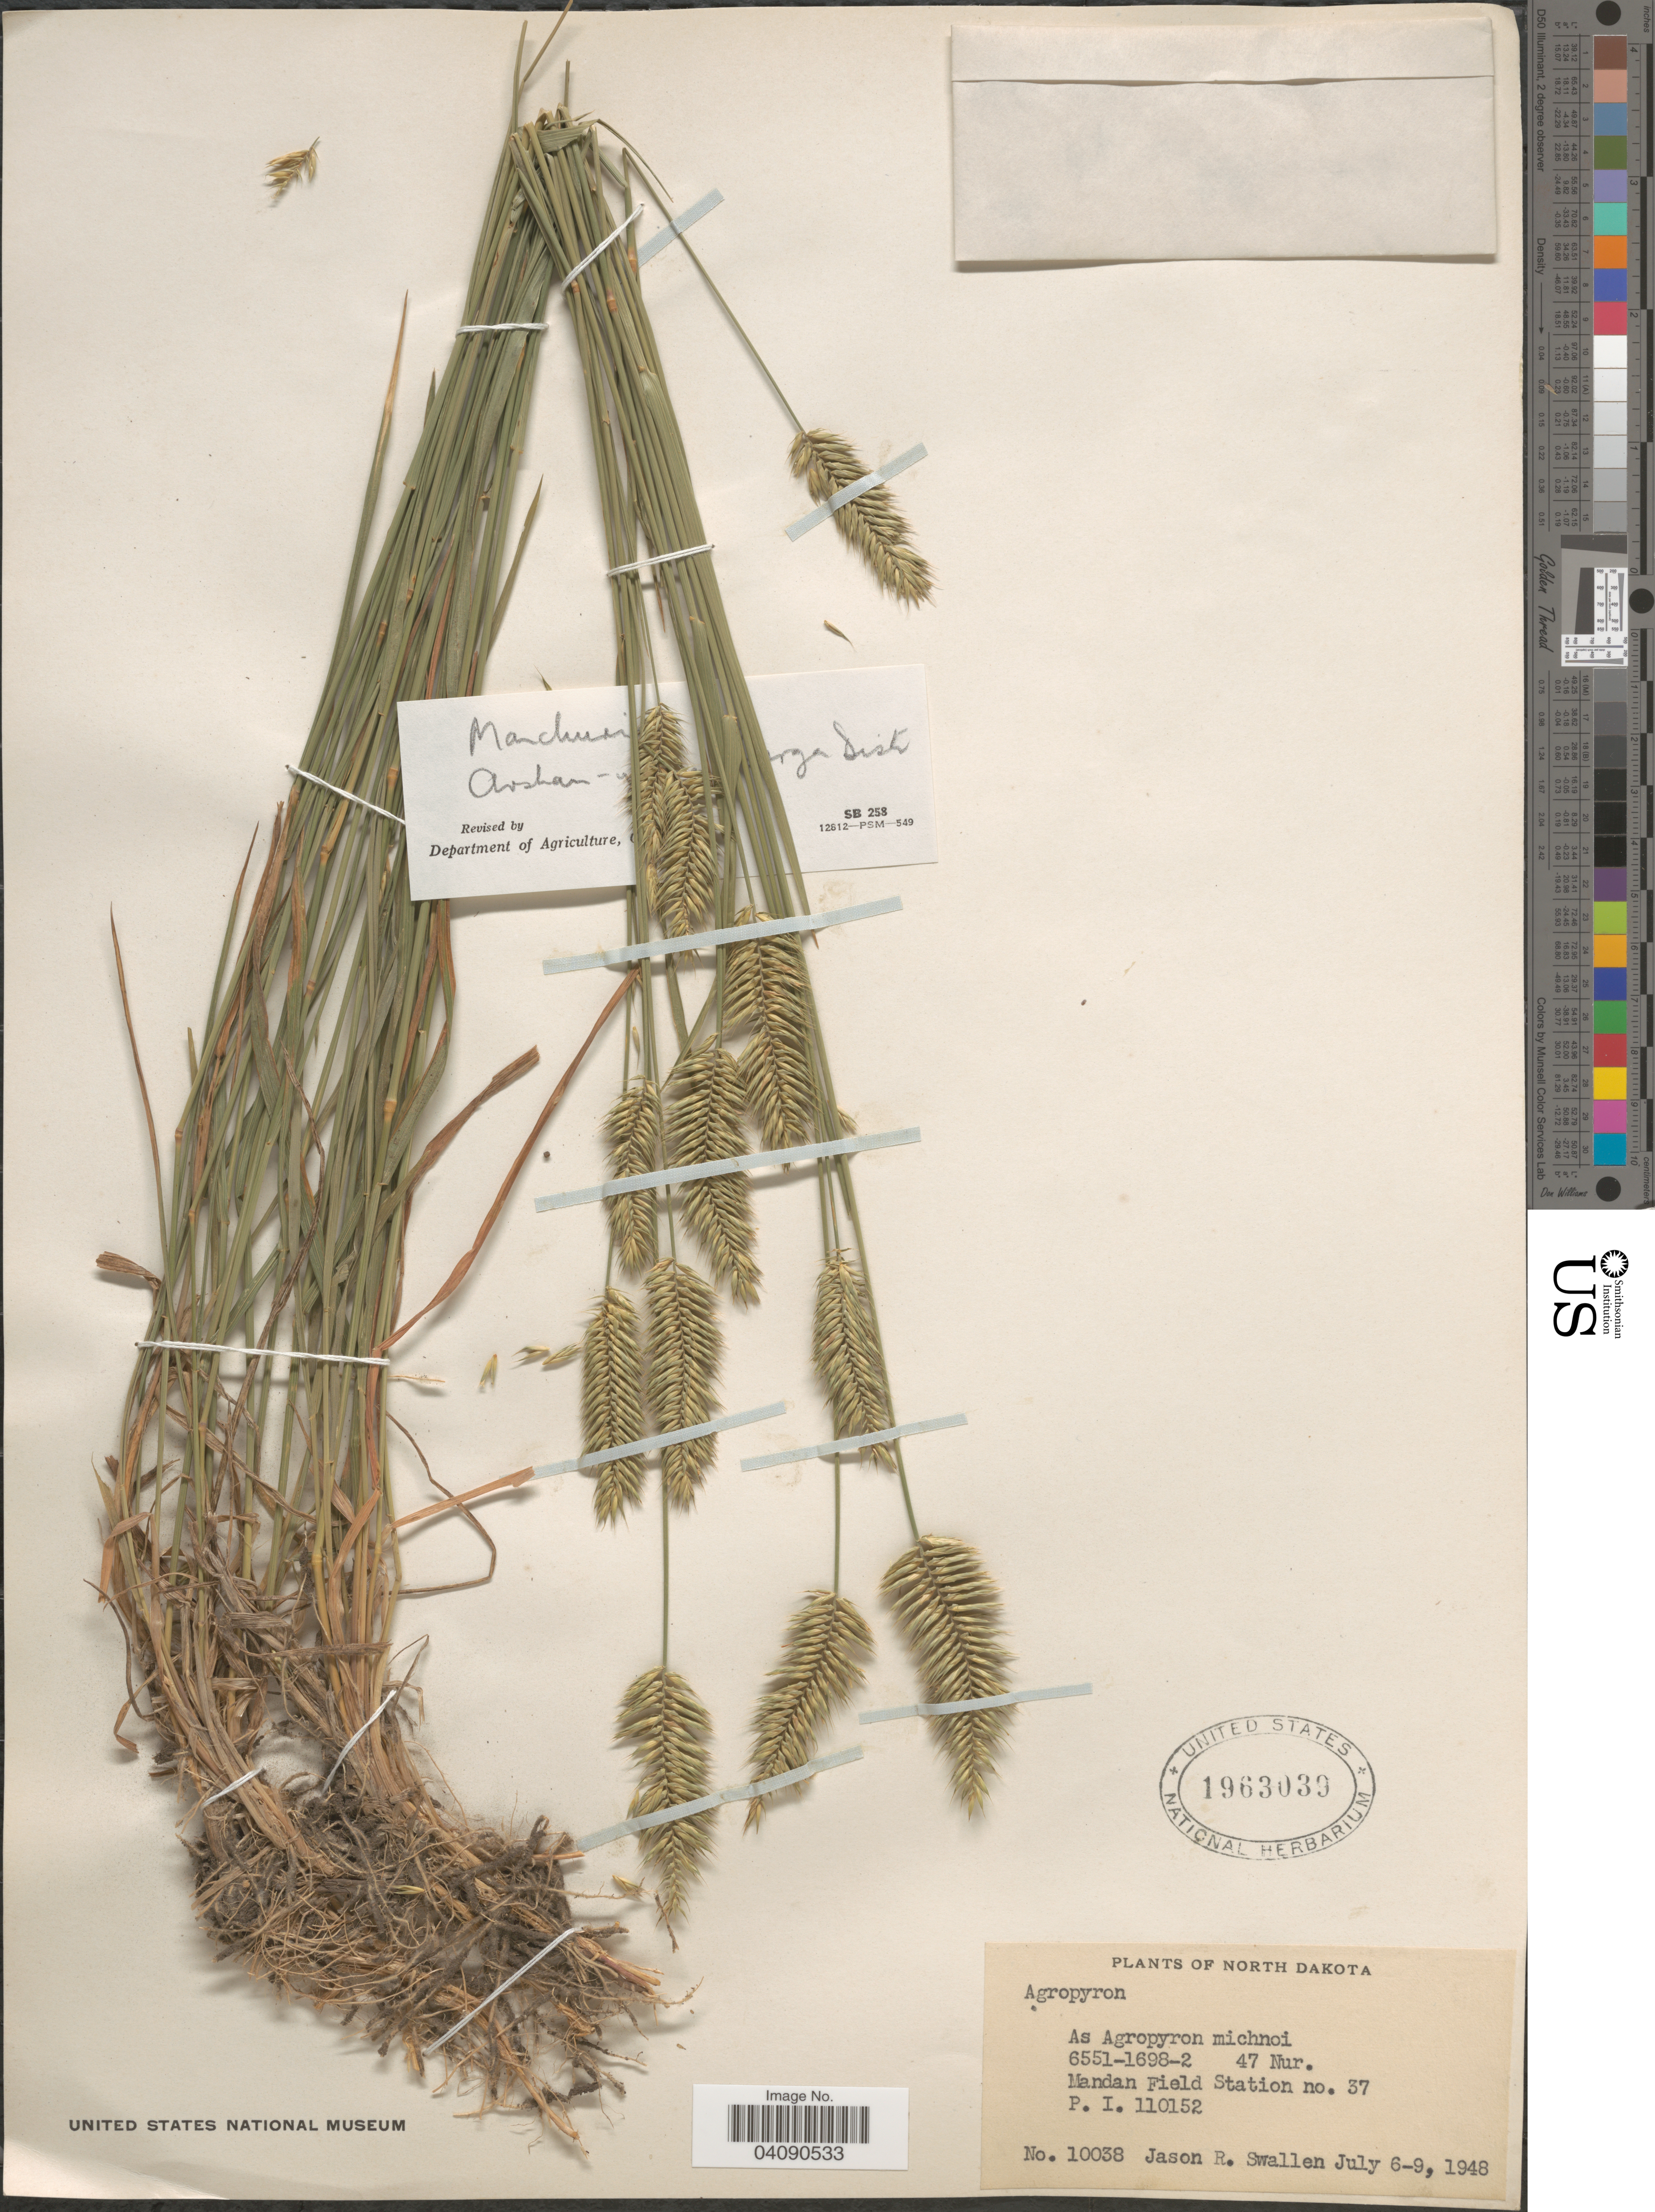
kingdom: Plantae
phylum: Tracheophyta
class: Liliopsida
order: Poales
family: Poaceae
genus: Agropyron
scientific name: Agropyron sp.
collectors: J. R. Swallen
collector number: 10038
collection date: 1948-07-06/1948-07-09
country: United States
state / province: North Dakota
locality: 6551-1698-2 47 Nur. Mandan Field Station no. 37.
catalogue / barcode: US 1963039